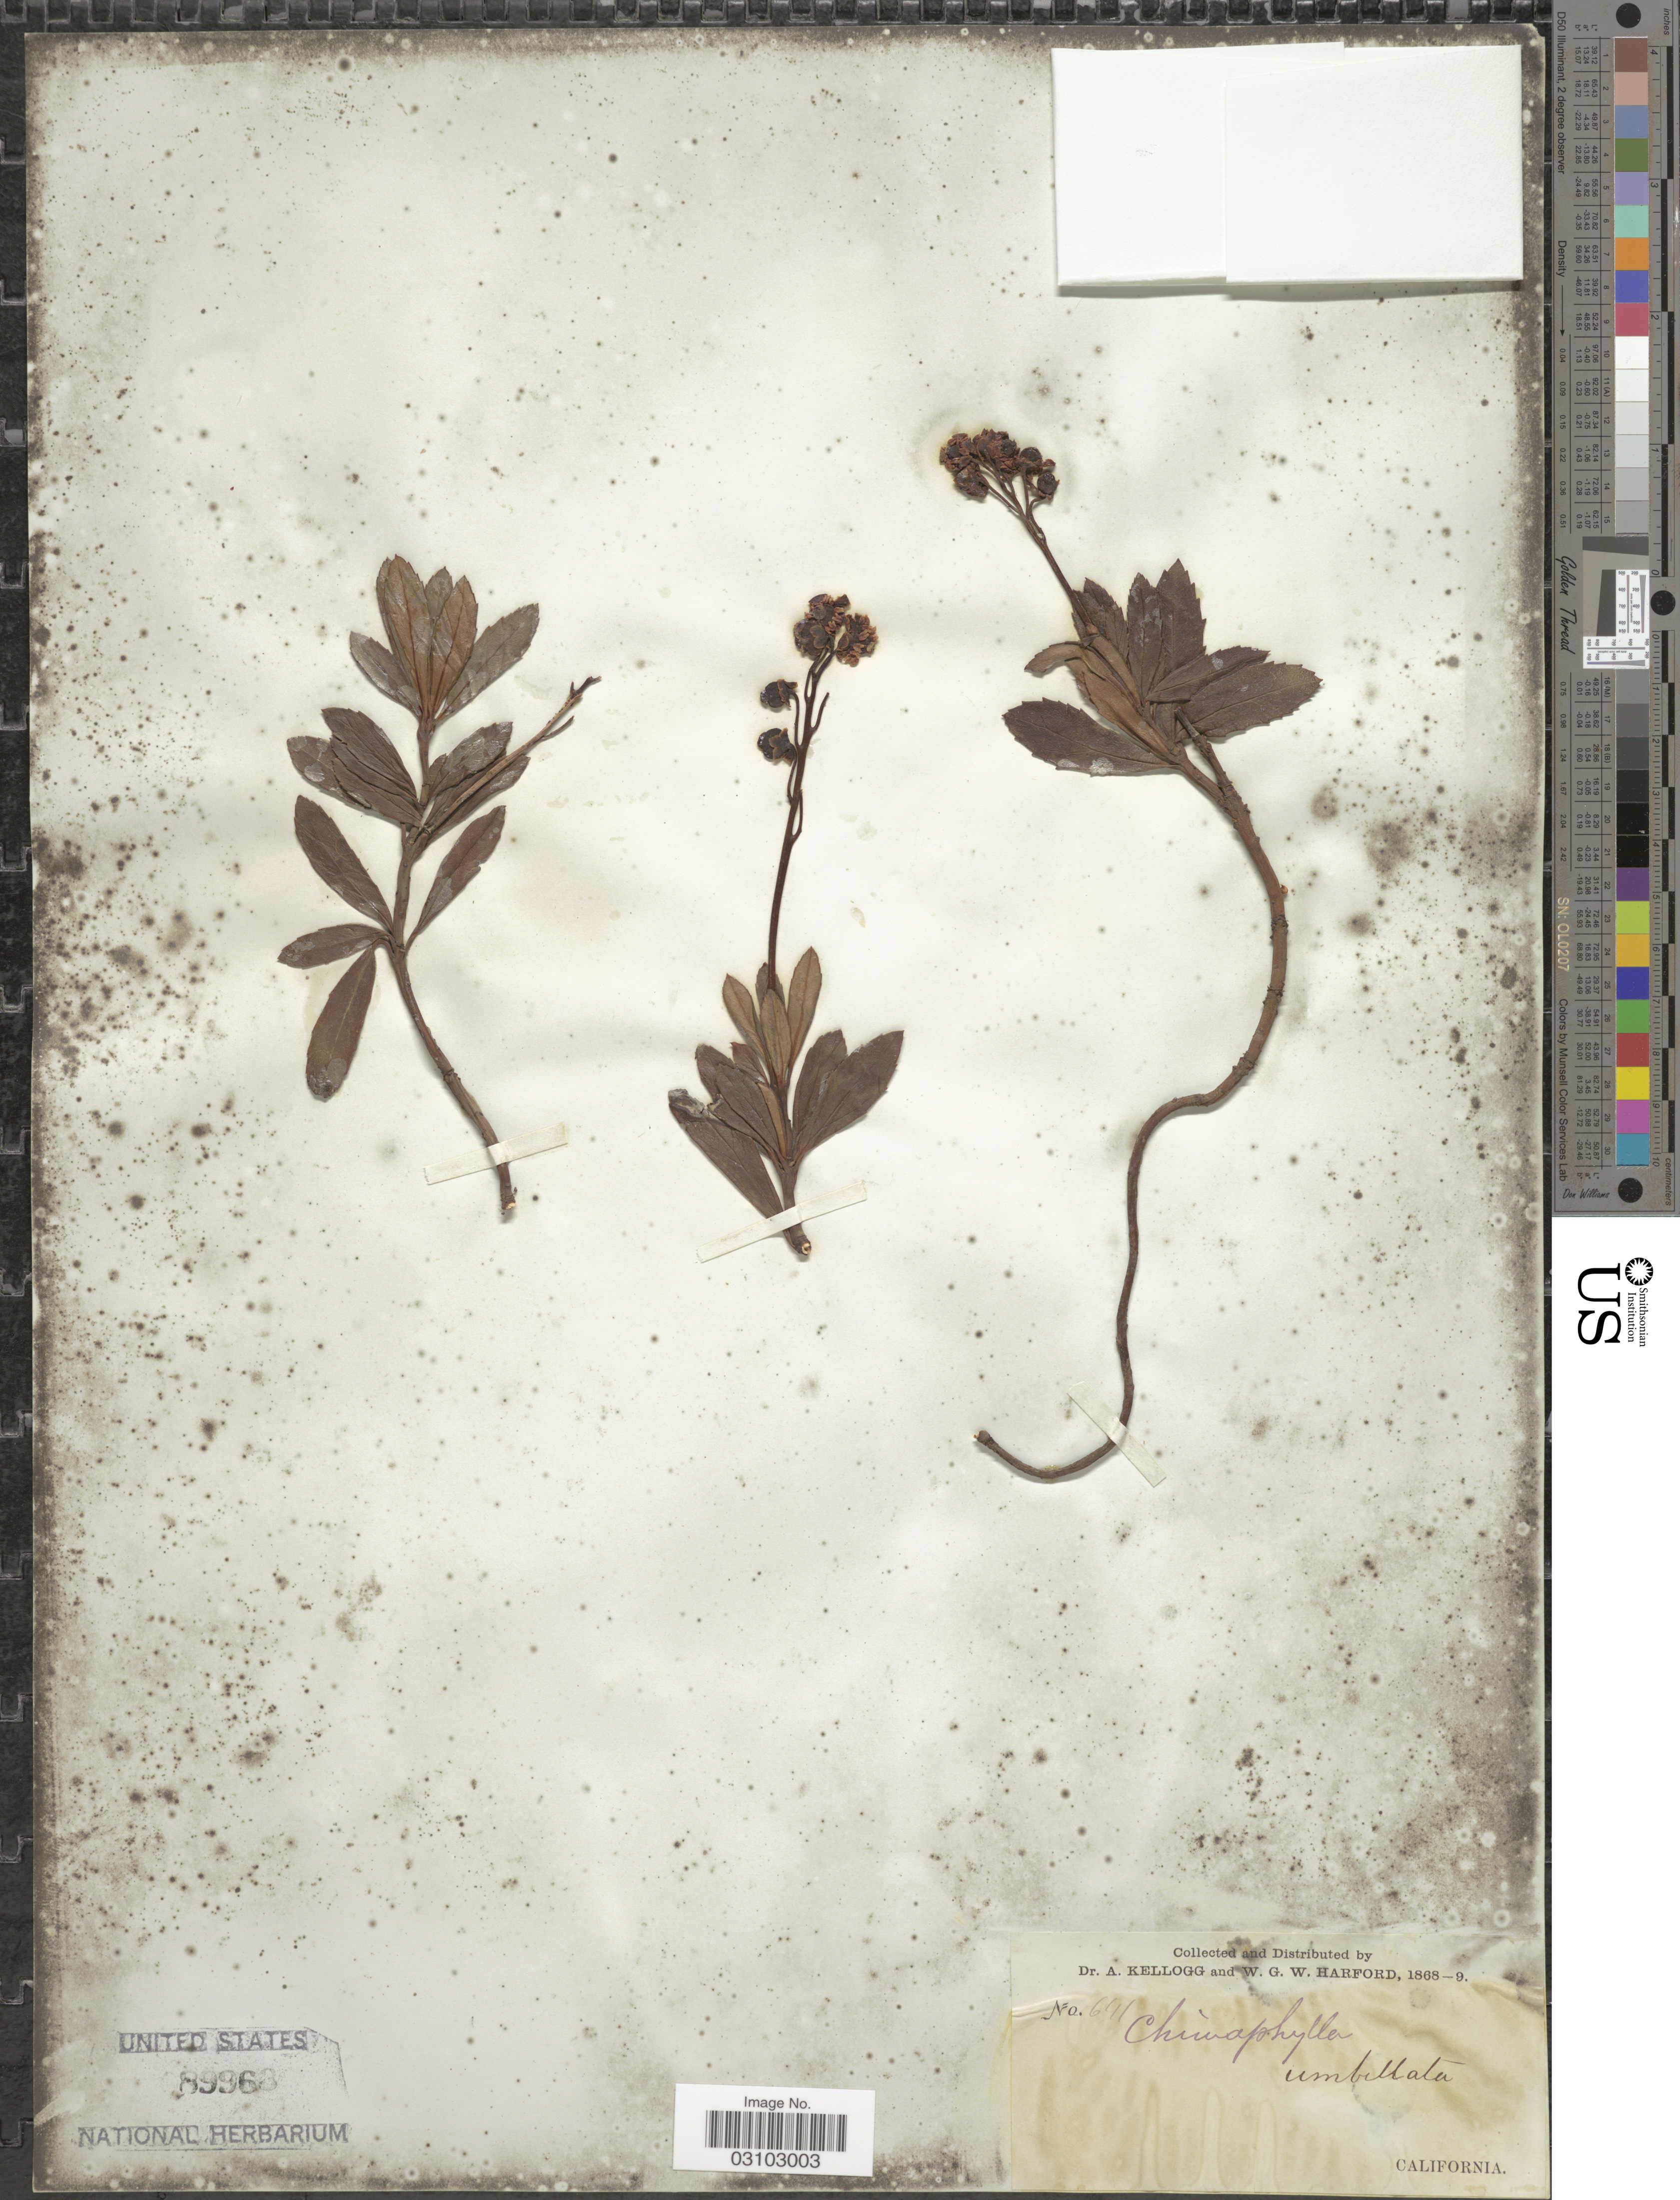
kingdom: Plantae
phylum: Tracheophyta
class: Magnoliopsida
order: Ericales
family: Ericaceae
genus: Chimaphila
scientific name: Chimaphila umbellata subsp. occidentalis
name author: (Rydb.) Hultén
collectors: A. Kellogg & W. G. W. Harford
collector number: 641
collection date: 1868/1869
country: United States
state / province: California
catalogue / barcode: US 89963